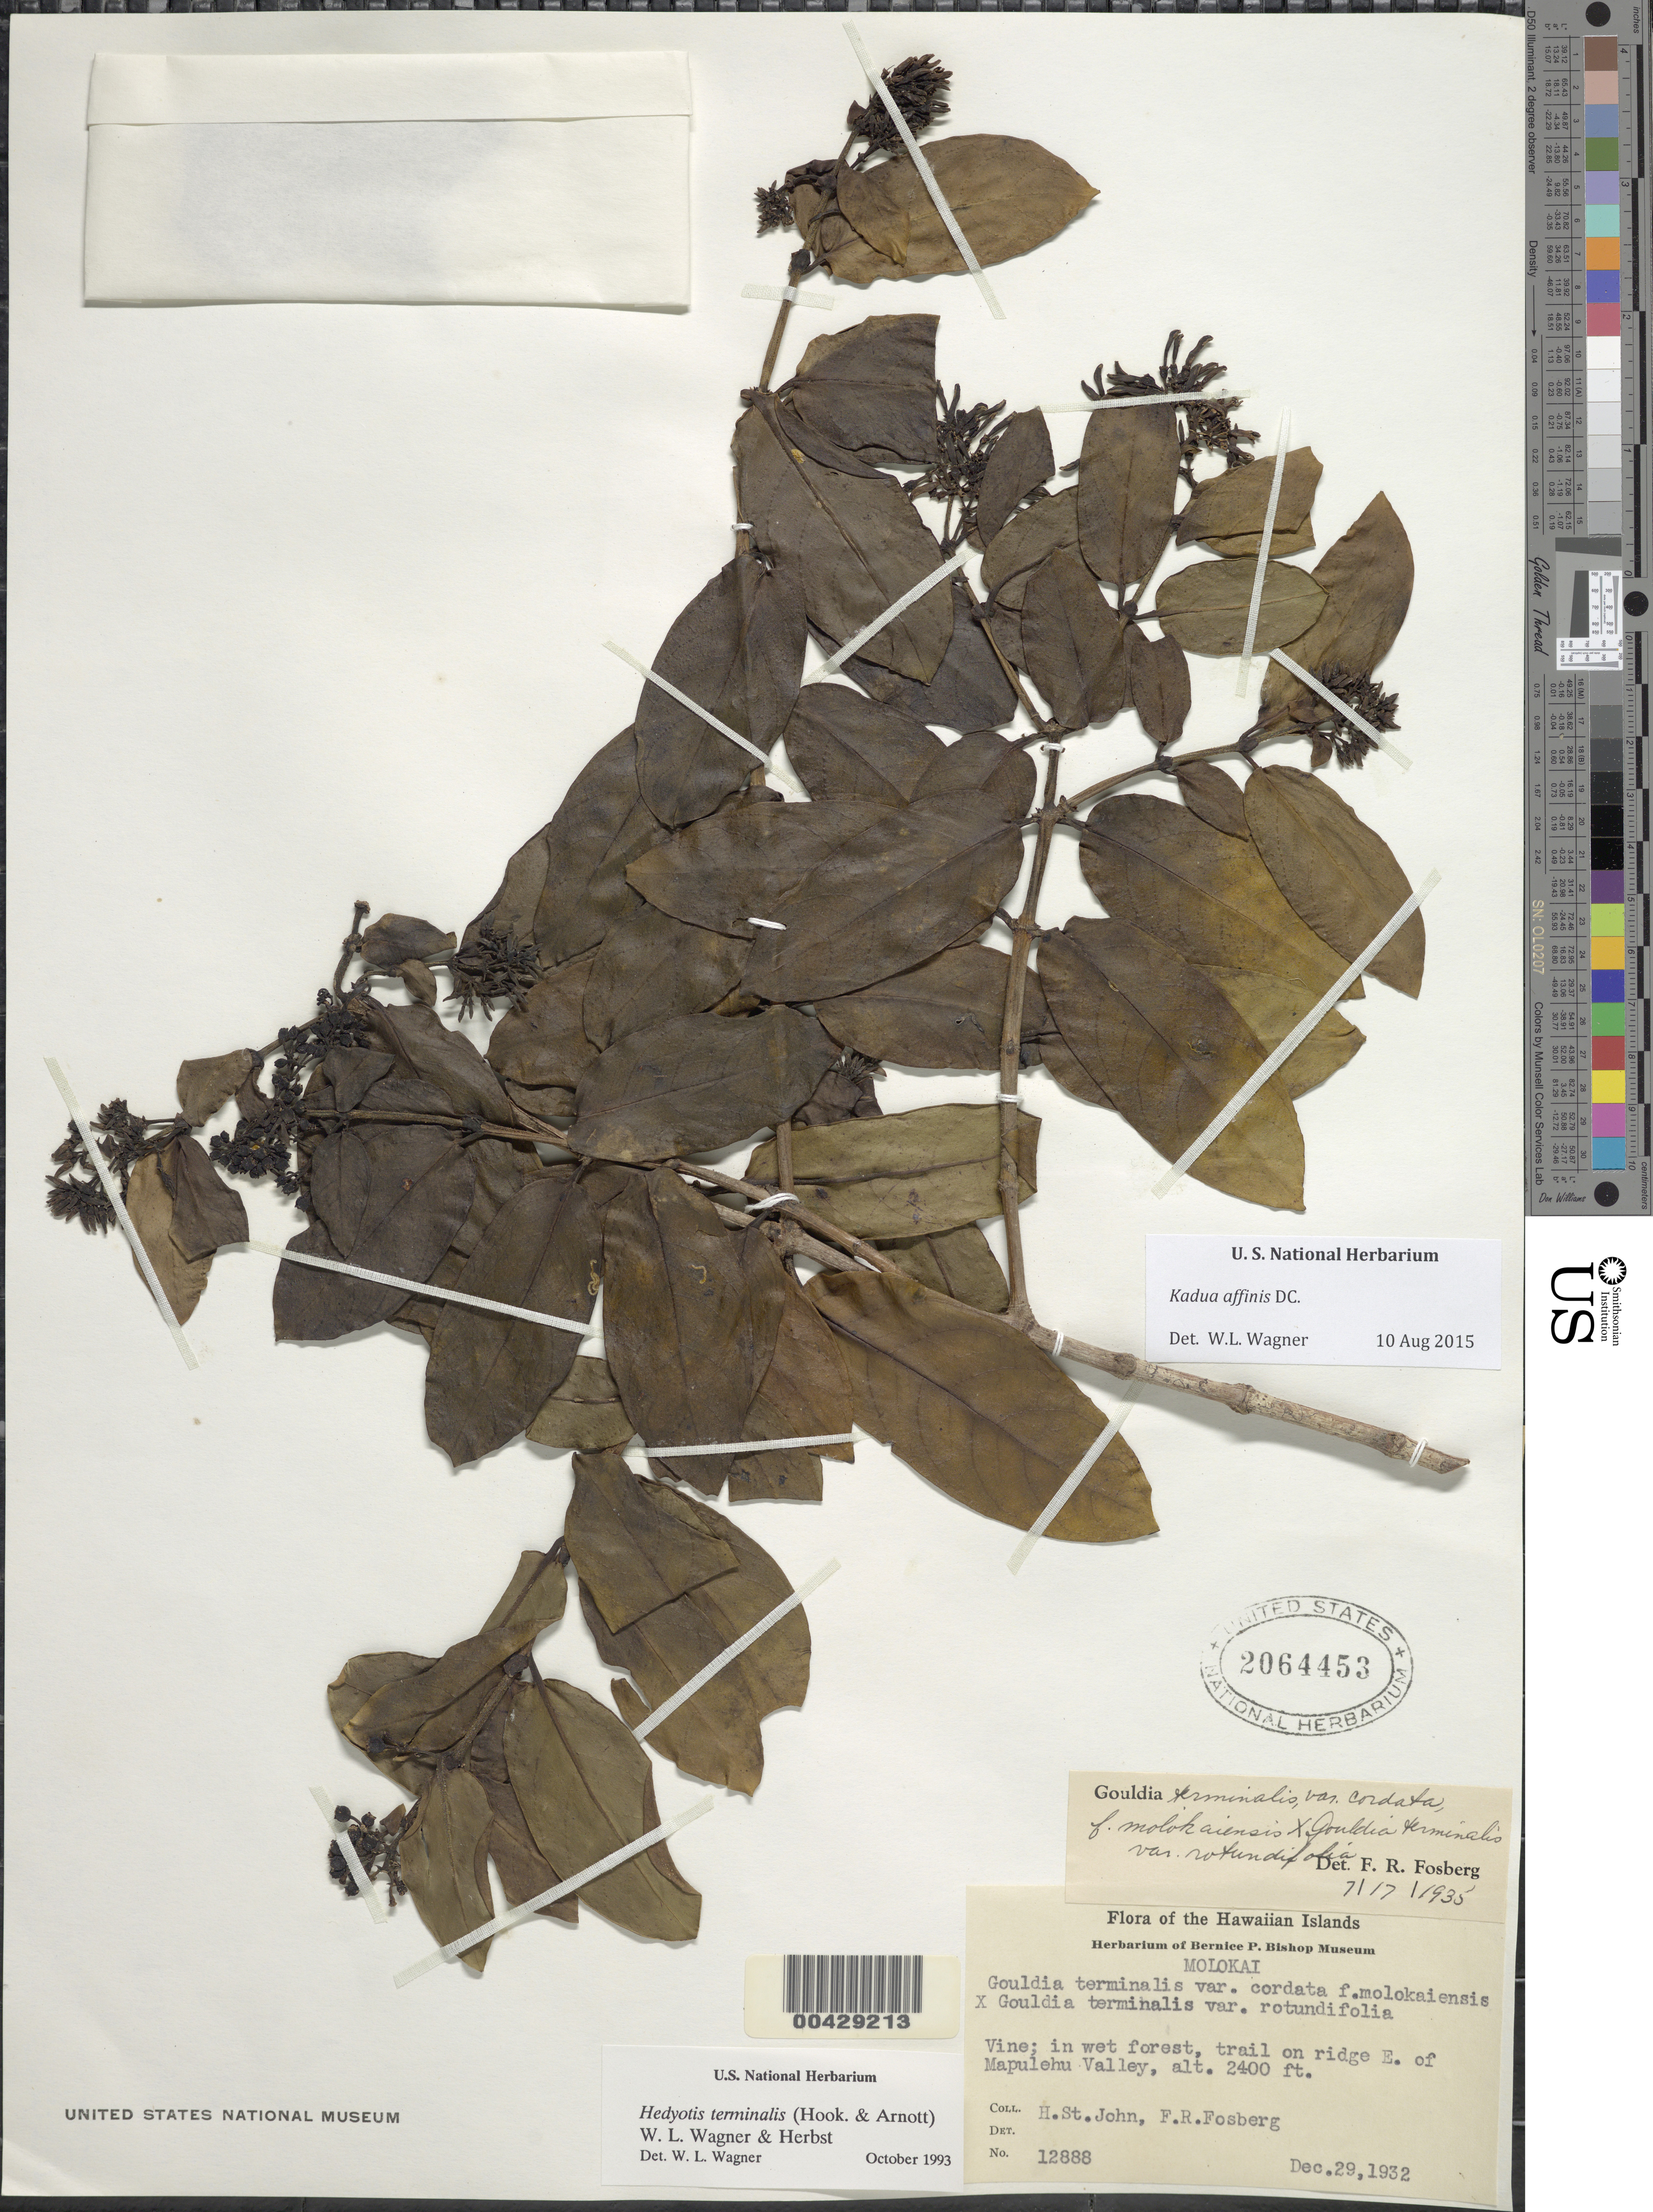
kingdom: Plantae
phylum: Tracheophyta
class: Magnoliopsida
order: Gentianales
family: Rubiaceae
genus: Kadua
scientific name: Kadua affinis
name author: DC.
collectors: H. St. John & F. R. Fosberg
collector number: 12888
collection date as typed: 29 Dec 1932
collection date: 1932-12-29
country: United States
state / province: Hawaii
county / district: Maui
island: Moloka'i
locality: Trail on ridge E of Mapulehu Valley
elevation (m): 732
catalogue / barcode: US 2064453